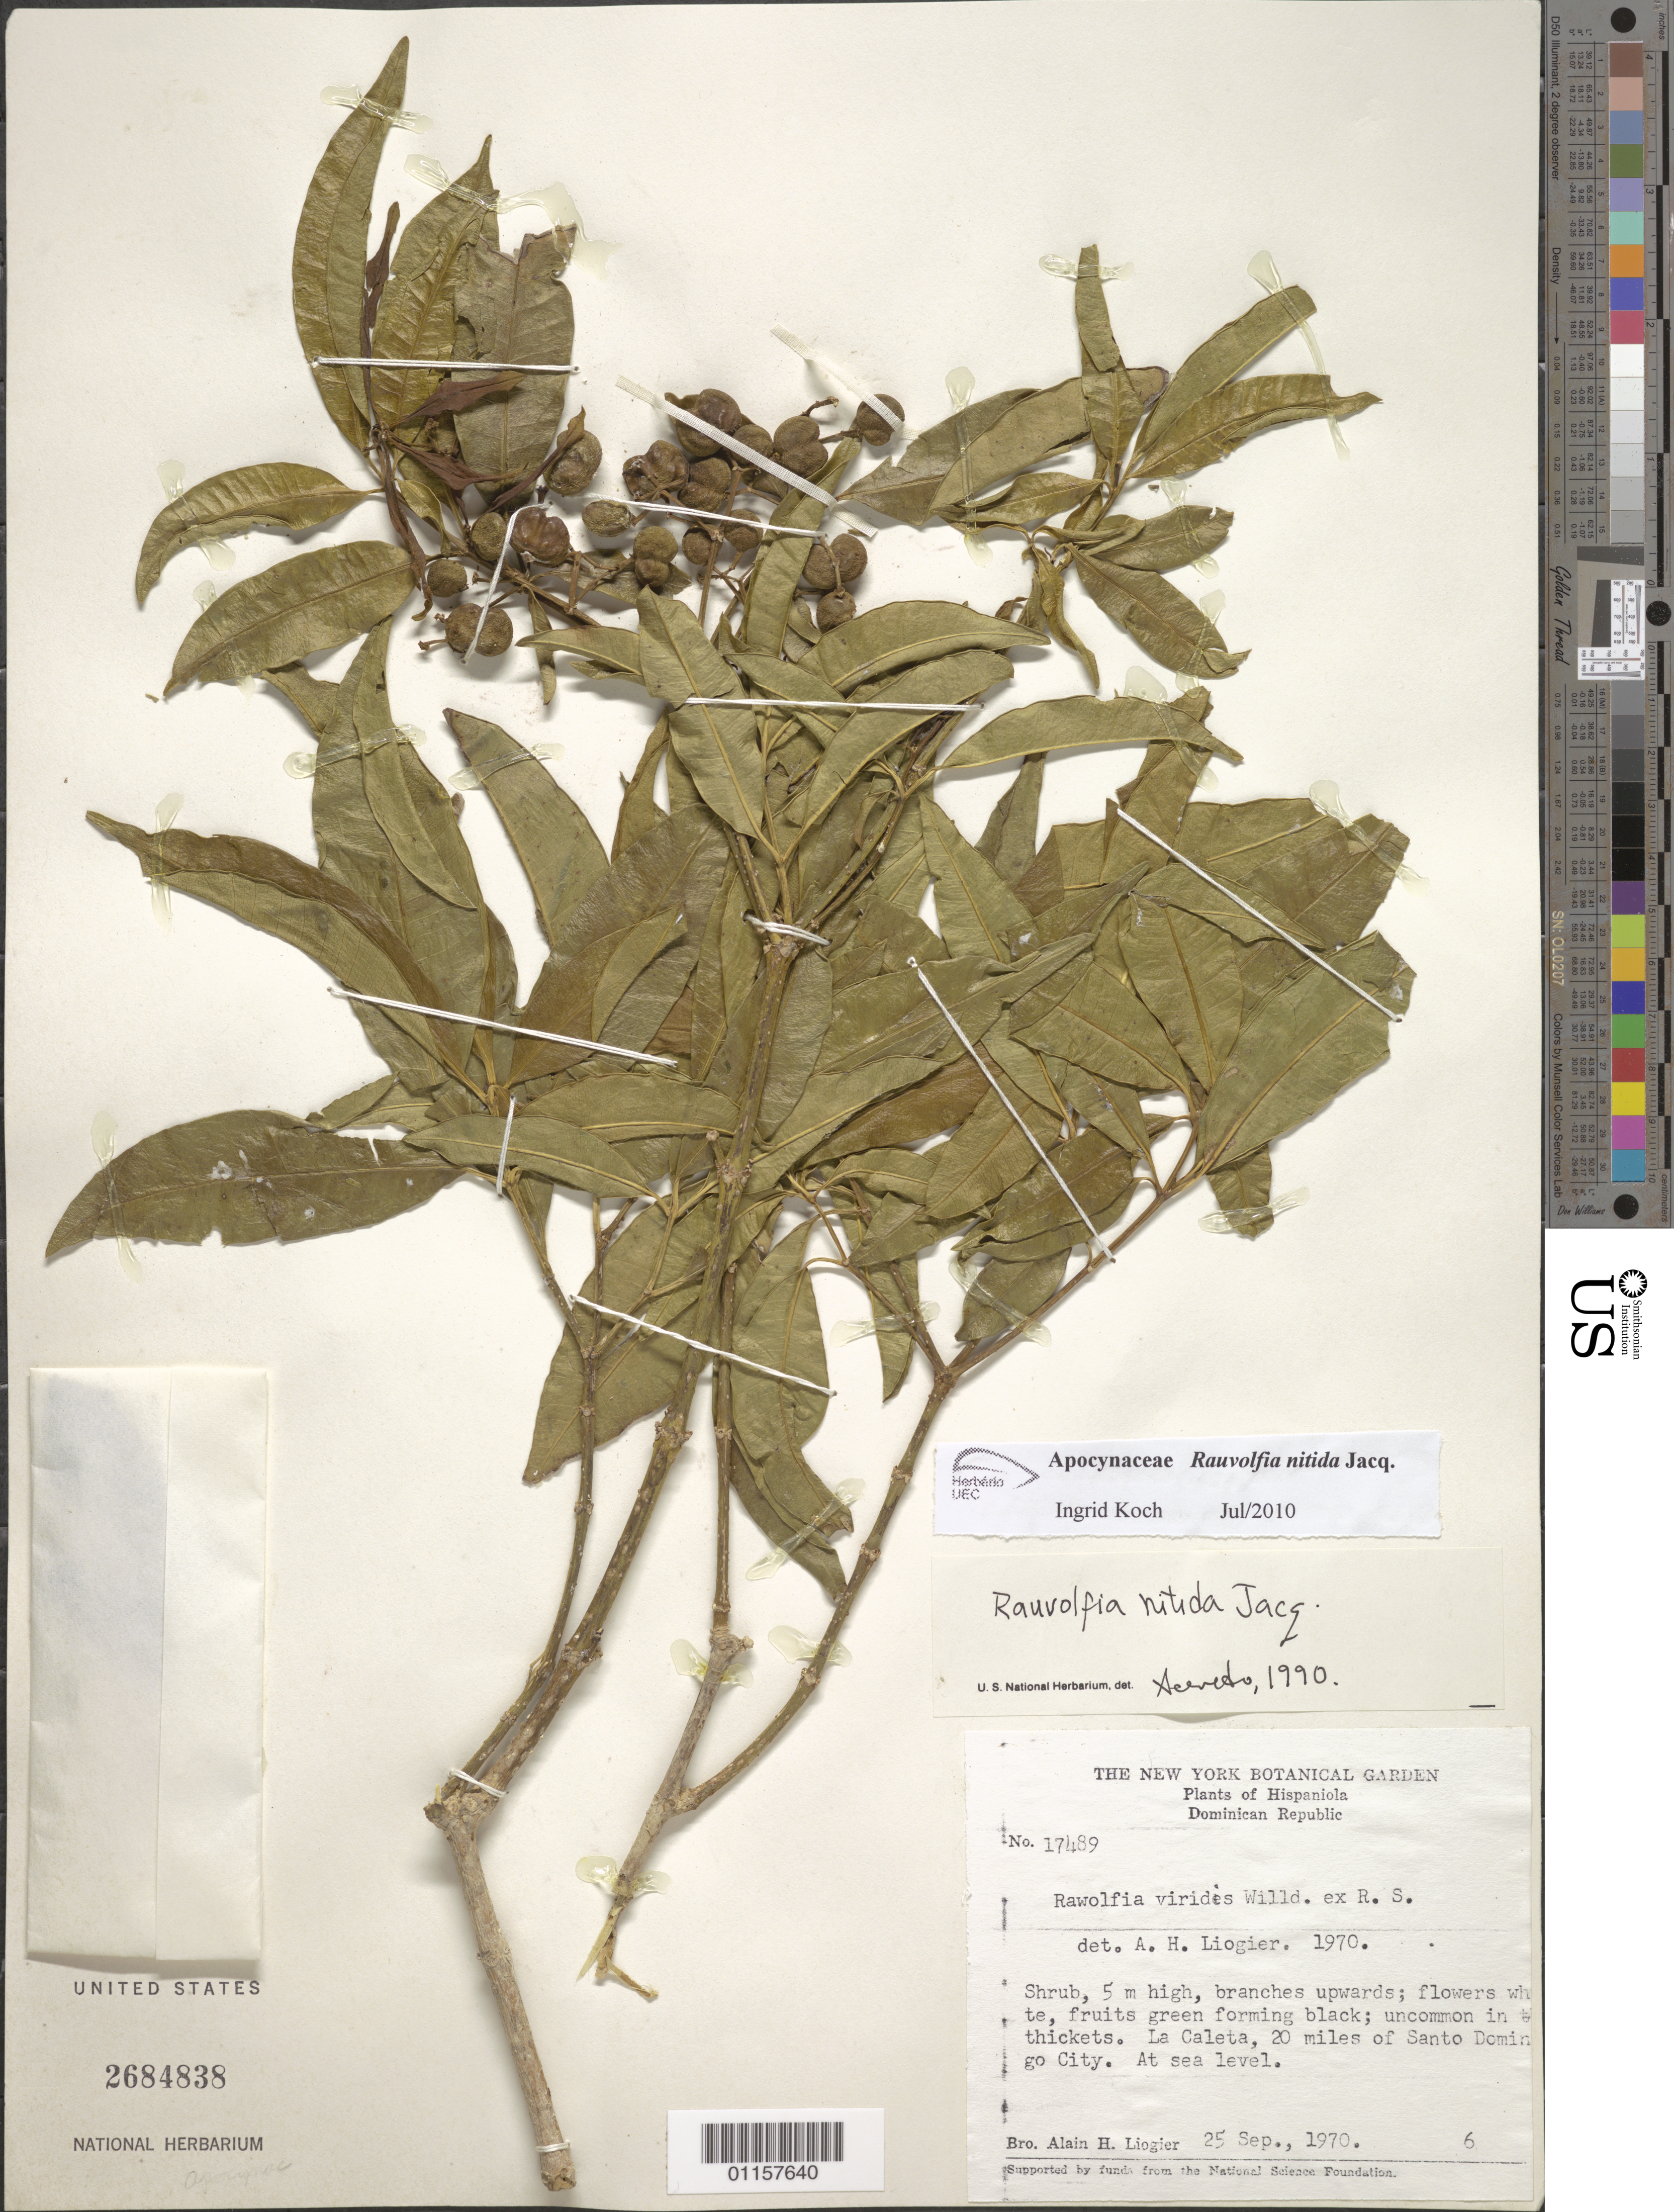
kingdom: Plantae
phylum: Tracheophyta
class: Magnoliopsida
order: Gentianales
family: Apocynaceae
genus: Rauvolfia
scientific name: Rauvolfia nitida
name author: Jacq.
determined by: Koch, I.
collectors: A. H. Liogier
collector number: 17489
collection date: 1970-09-25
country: Dominican Republic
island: Hispaniola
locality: La Caleta, 20 miles from Santo Domingo City.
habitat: Uncommon in thickets.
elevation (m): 0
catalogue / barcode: US 2684838